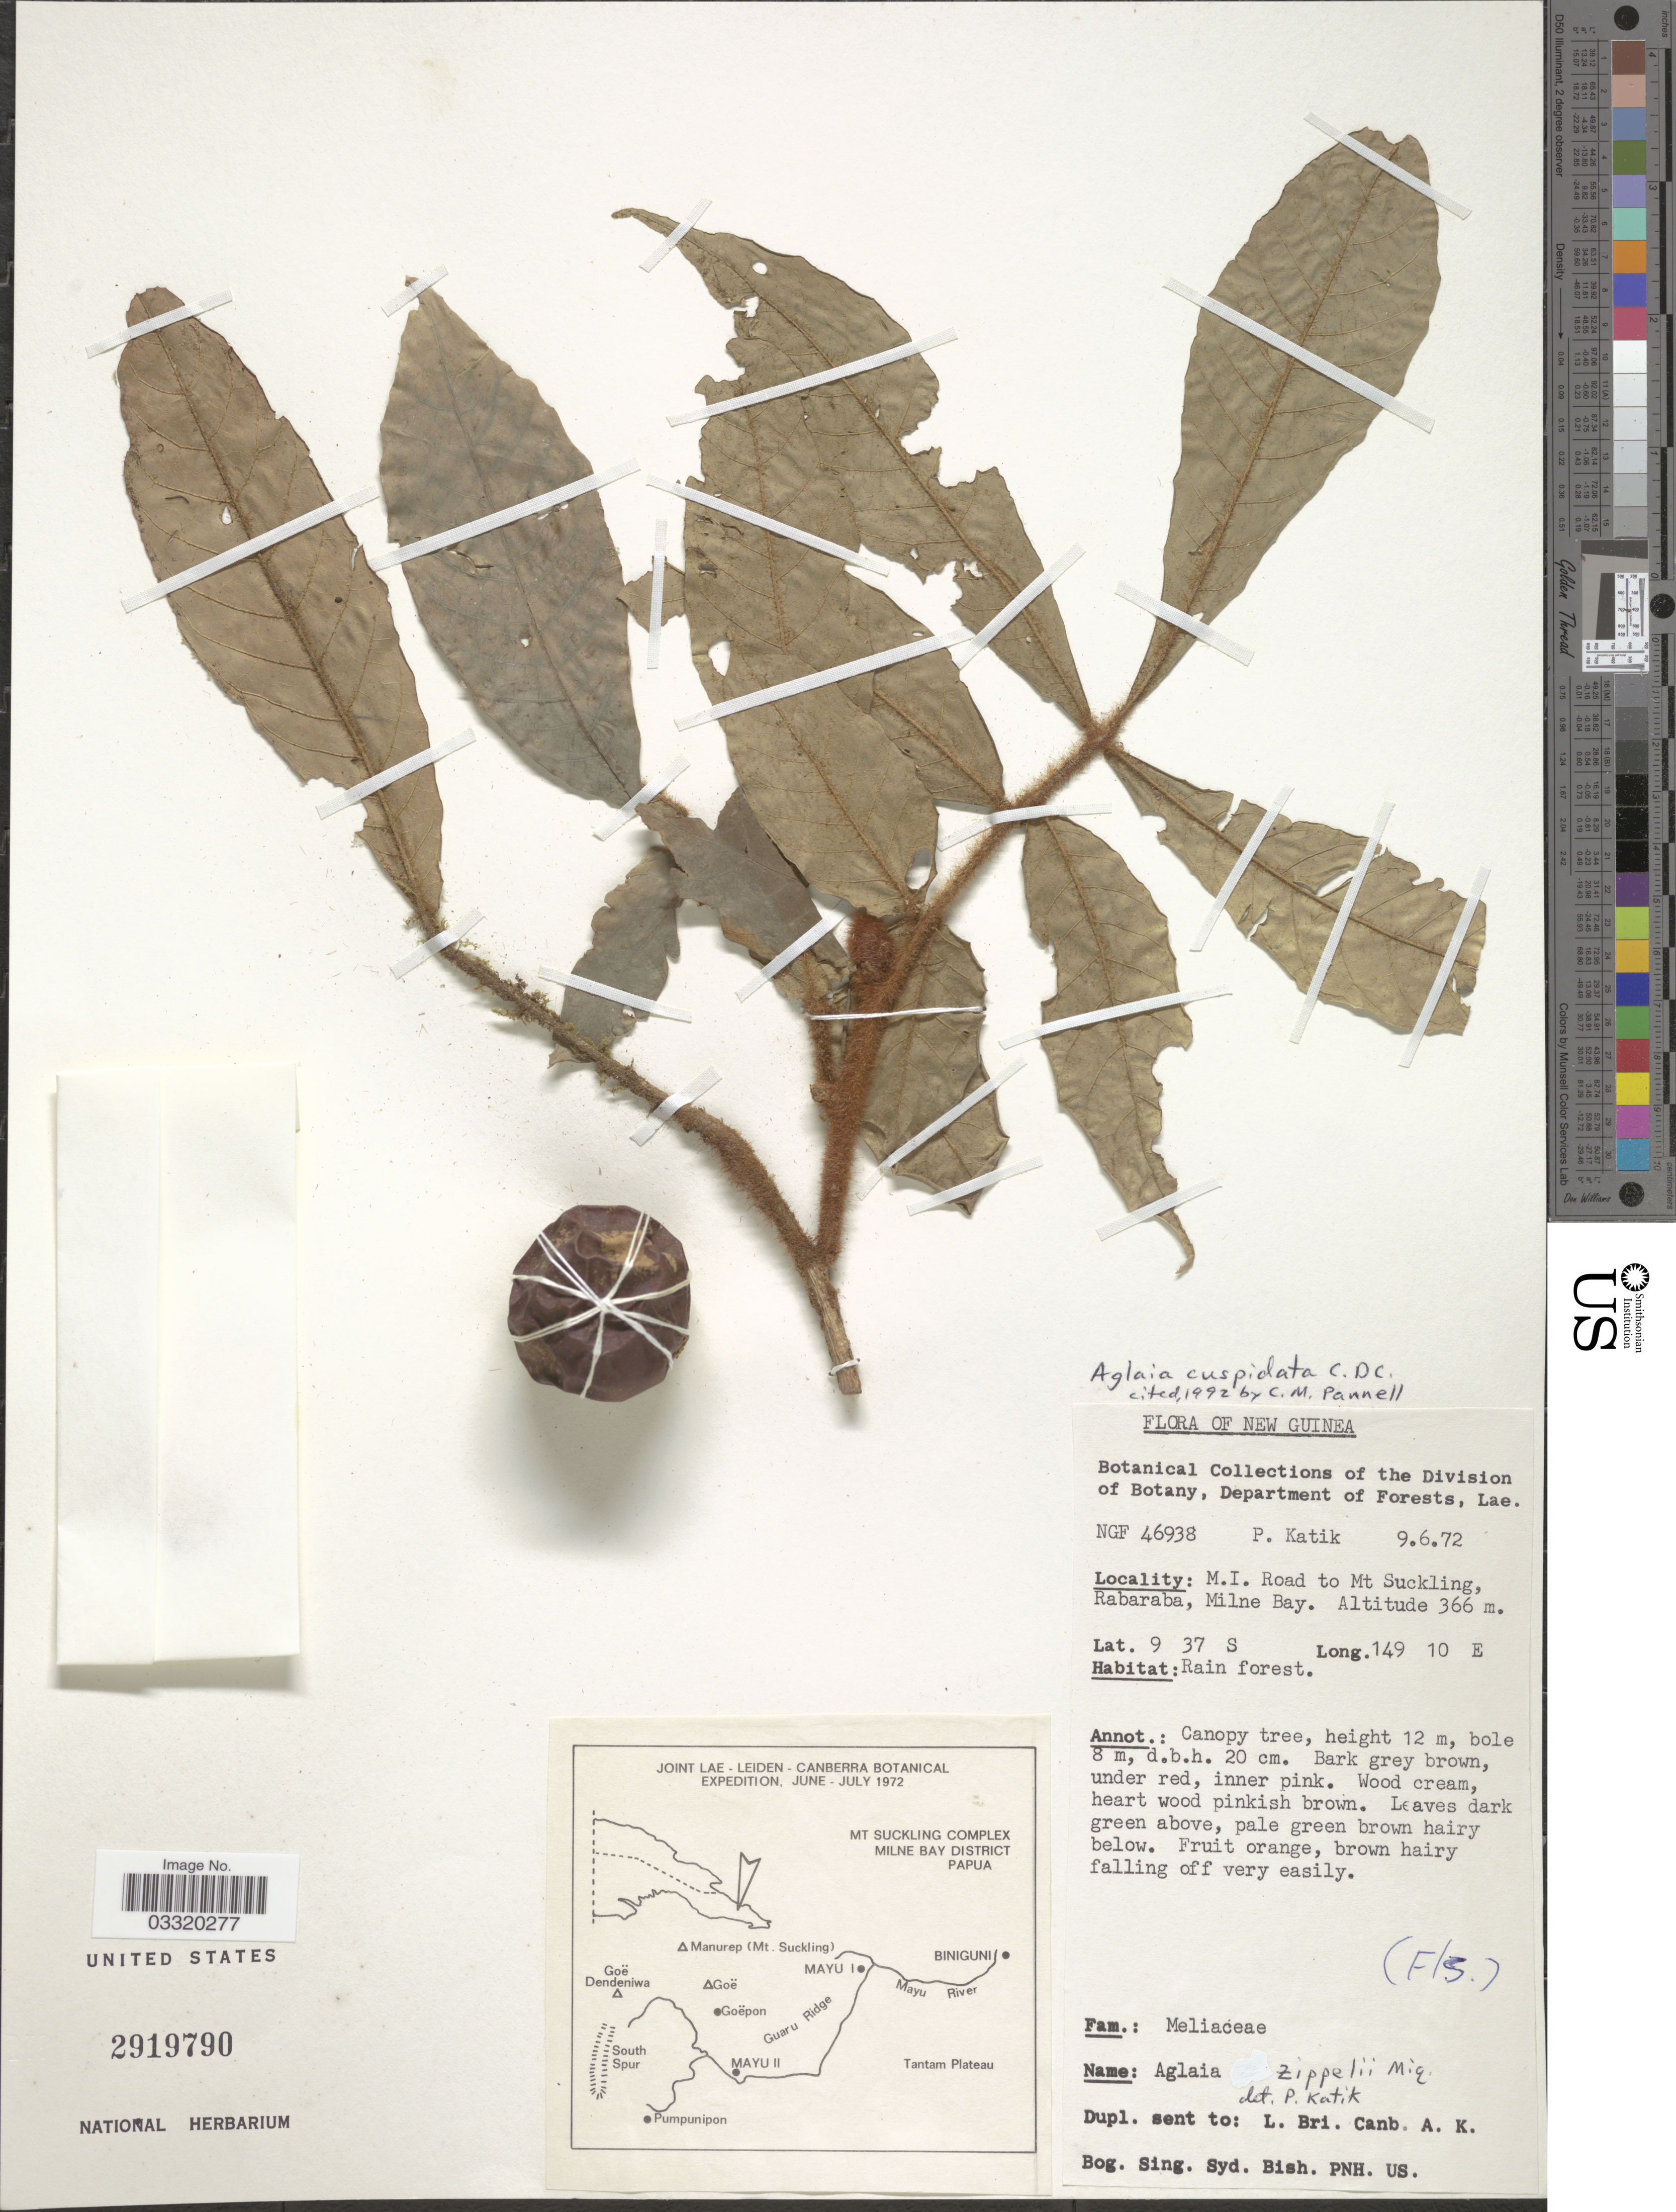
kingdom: Plantae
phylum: Tracheophyta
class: Magnoliopsida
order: Sapindales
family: Meliaceae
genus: Aglaia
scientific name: Aglaia cuspidata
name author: C. DC.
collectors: P. Katik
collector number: NGF 46938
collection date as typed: Transcribed d/m/y: 9/6/72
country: Papua New Guinea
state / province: Milne Bay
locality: New Guinea. M. I. Road to Mt Suckling, Rabaraba, Milne Bay.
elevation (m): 366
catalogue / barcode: US 2919790